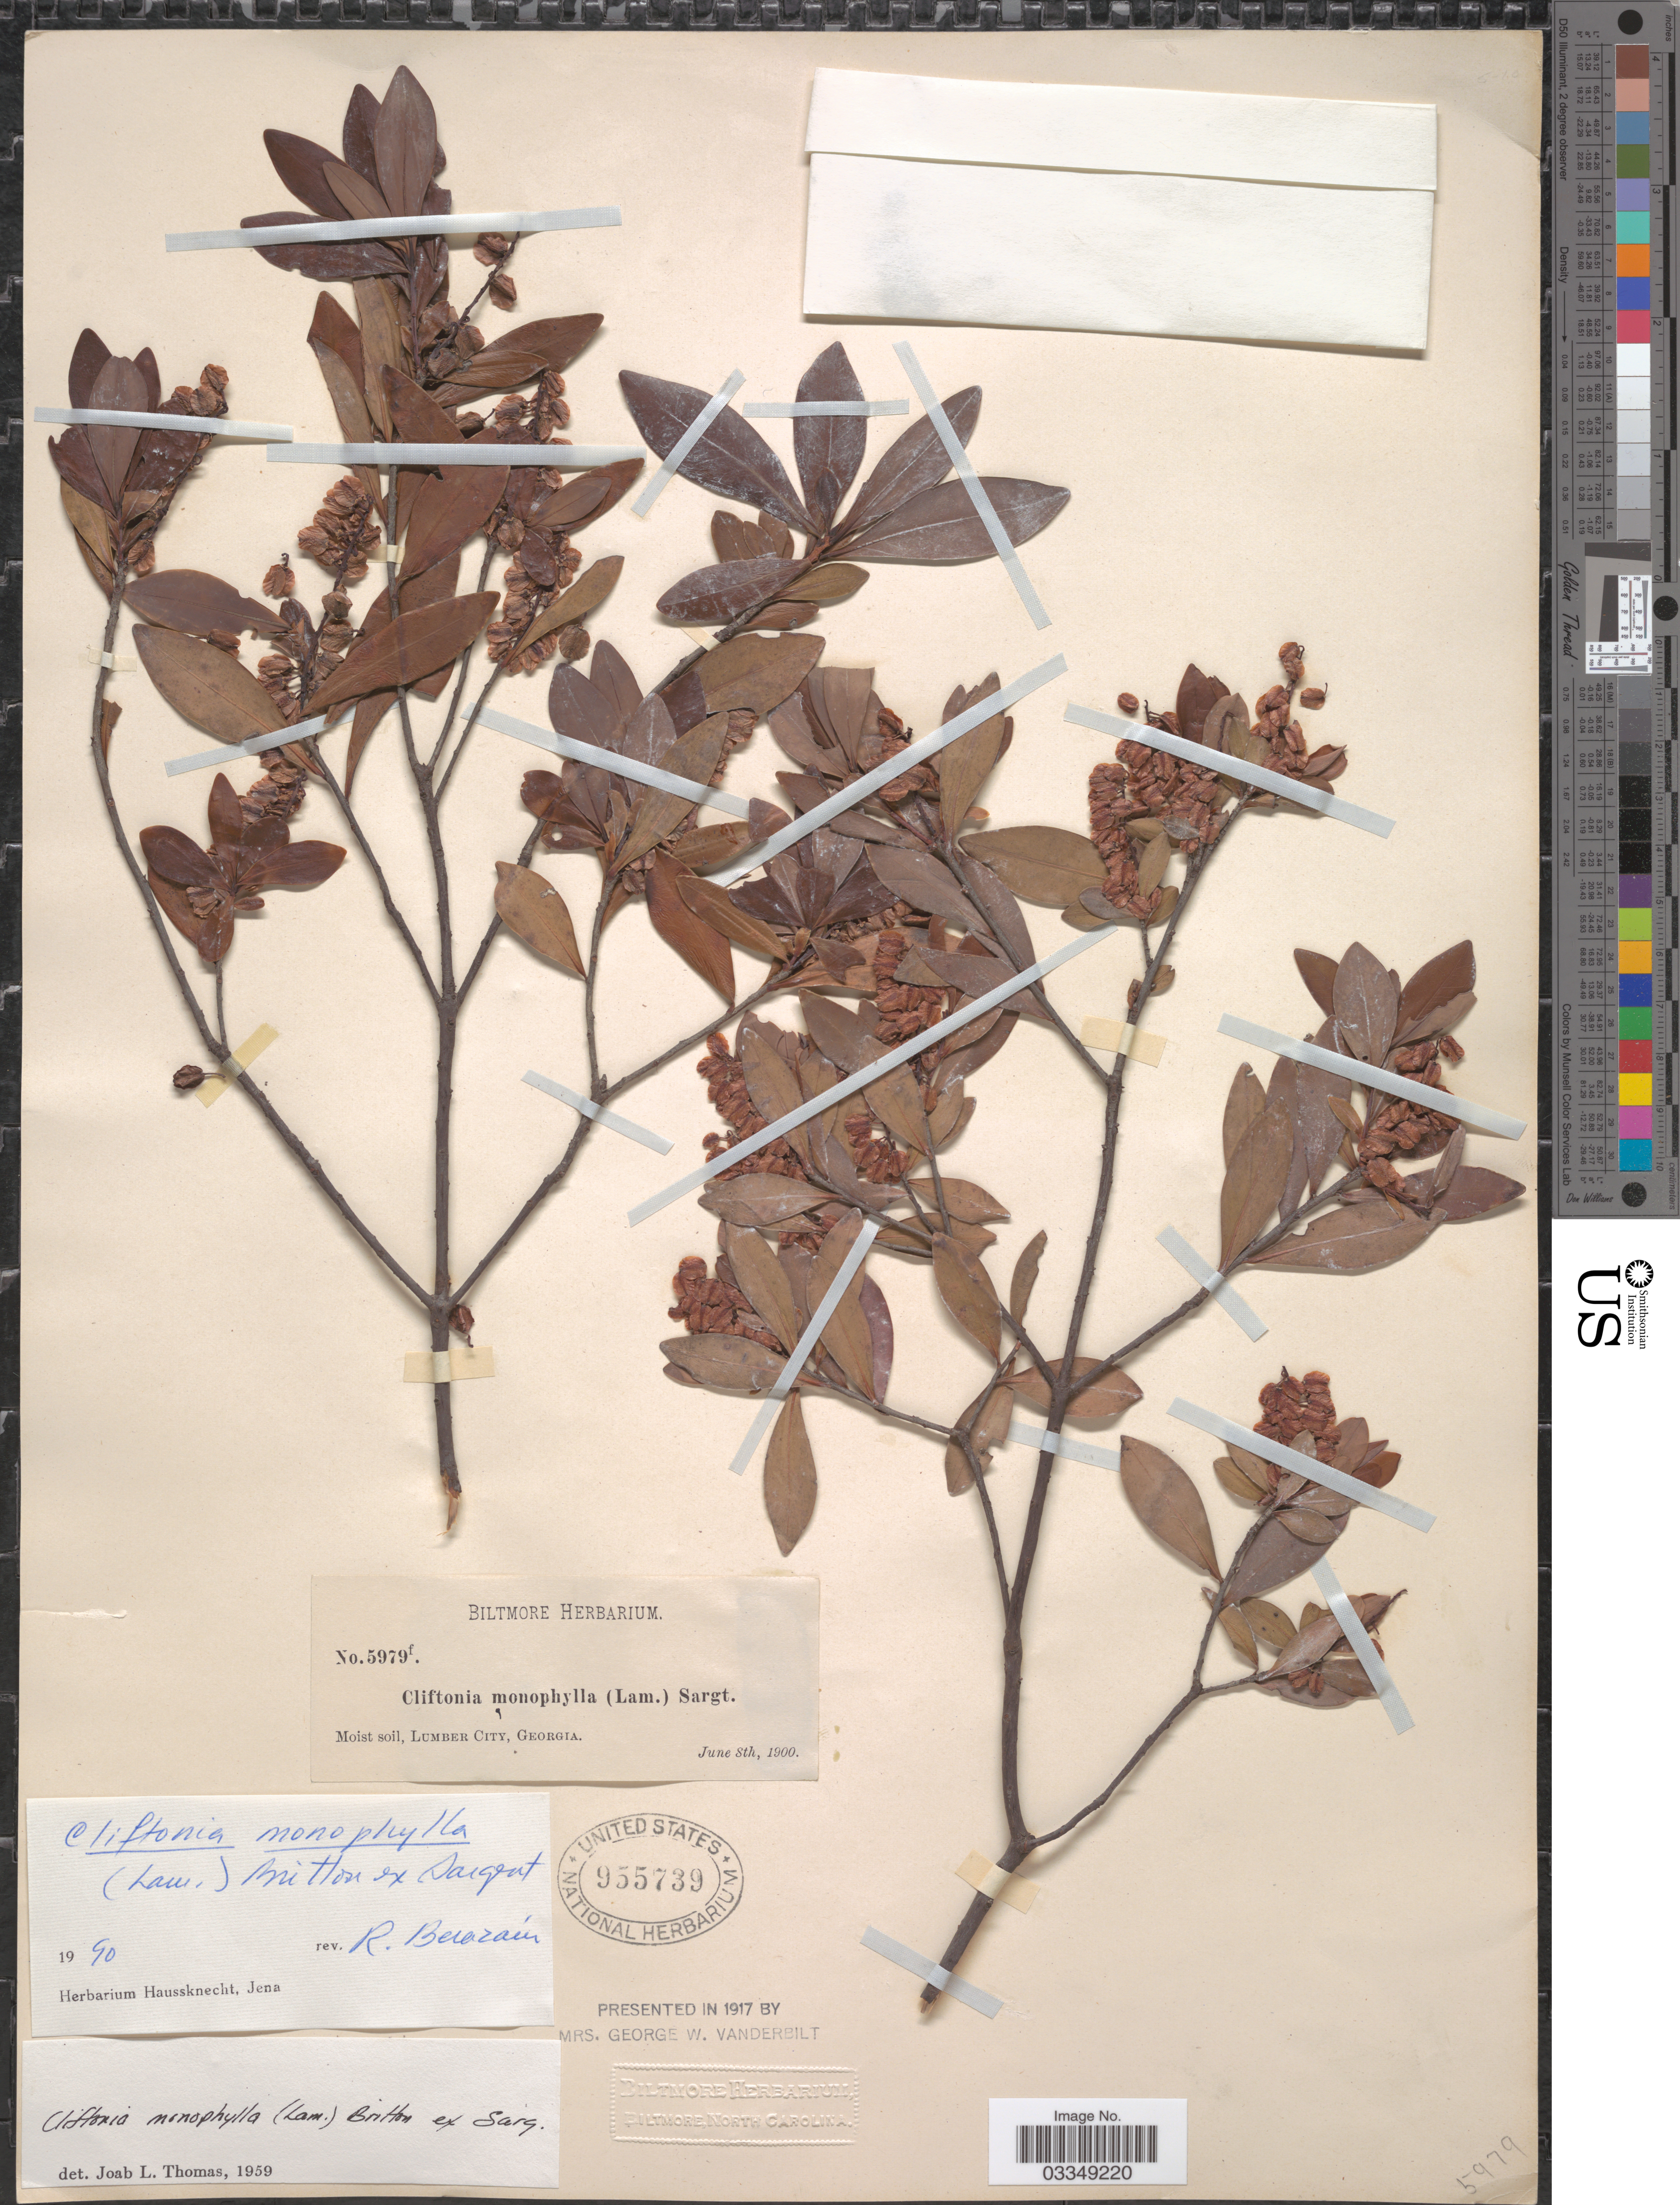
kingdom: Plantae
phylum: Tracheophyta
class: Magnoliopsida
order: Ericales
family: Cyrillaceae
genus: Cliftonia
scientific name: Cliftonia monophylla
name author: (Lam.) Britton ex Sarg.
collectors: ex herb. Biltmore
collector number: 5979f.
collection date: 1900-06-08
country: United States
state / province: Georgia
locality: Lumber City.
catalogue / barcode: US 955739